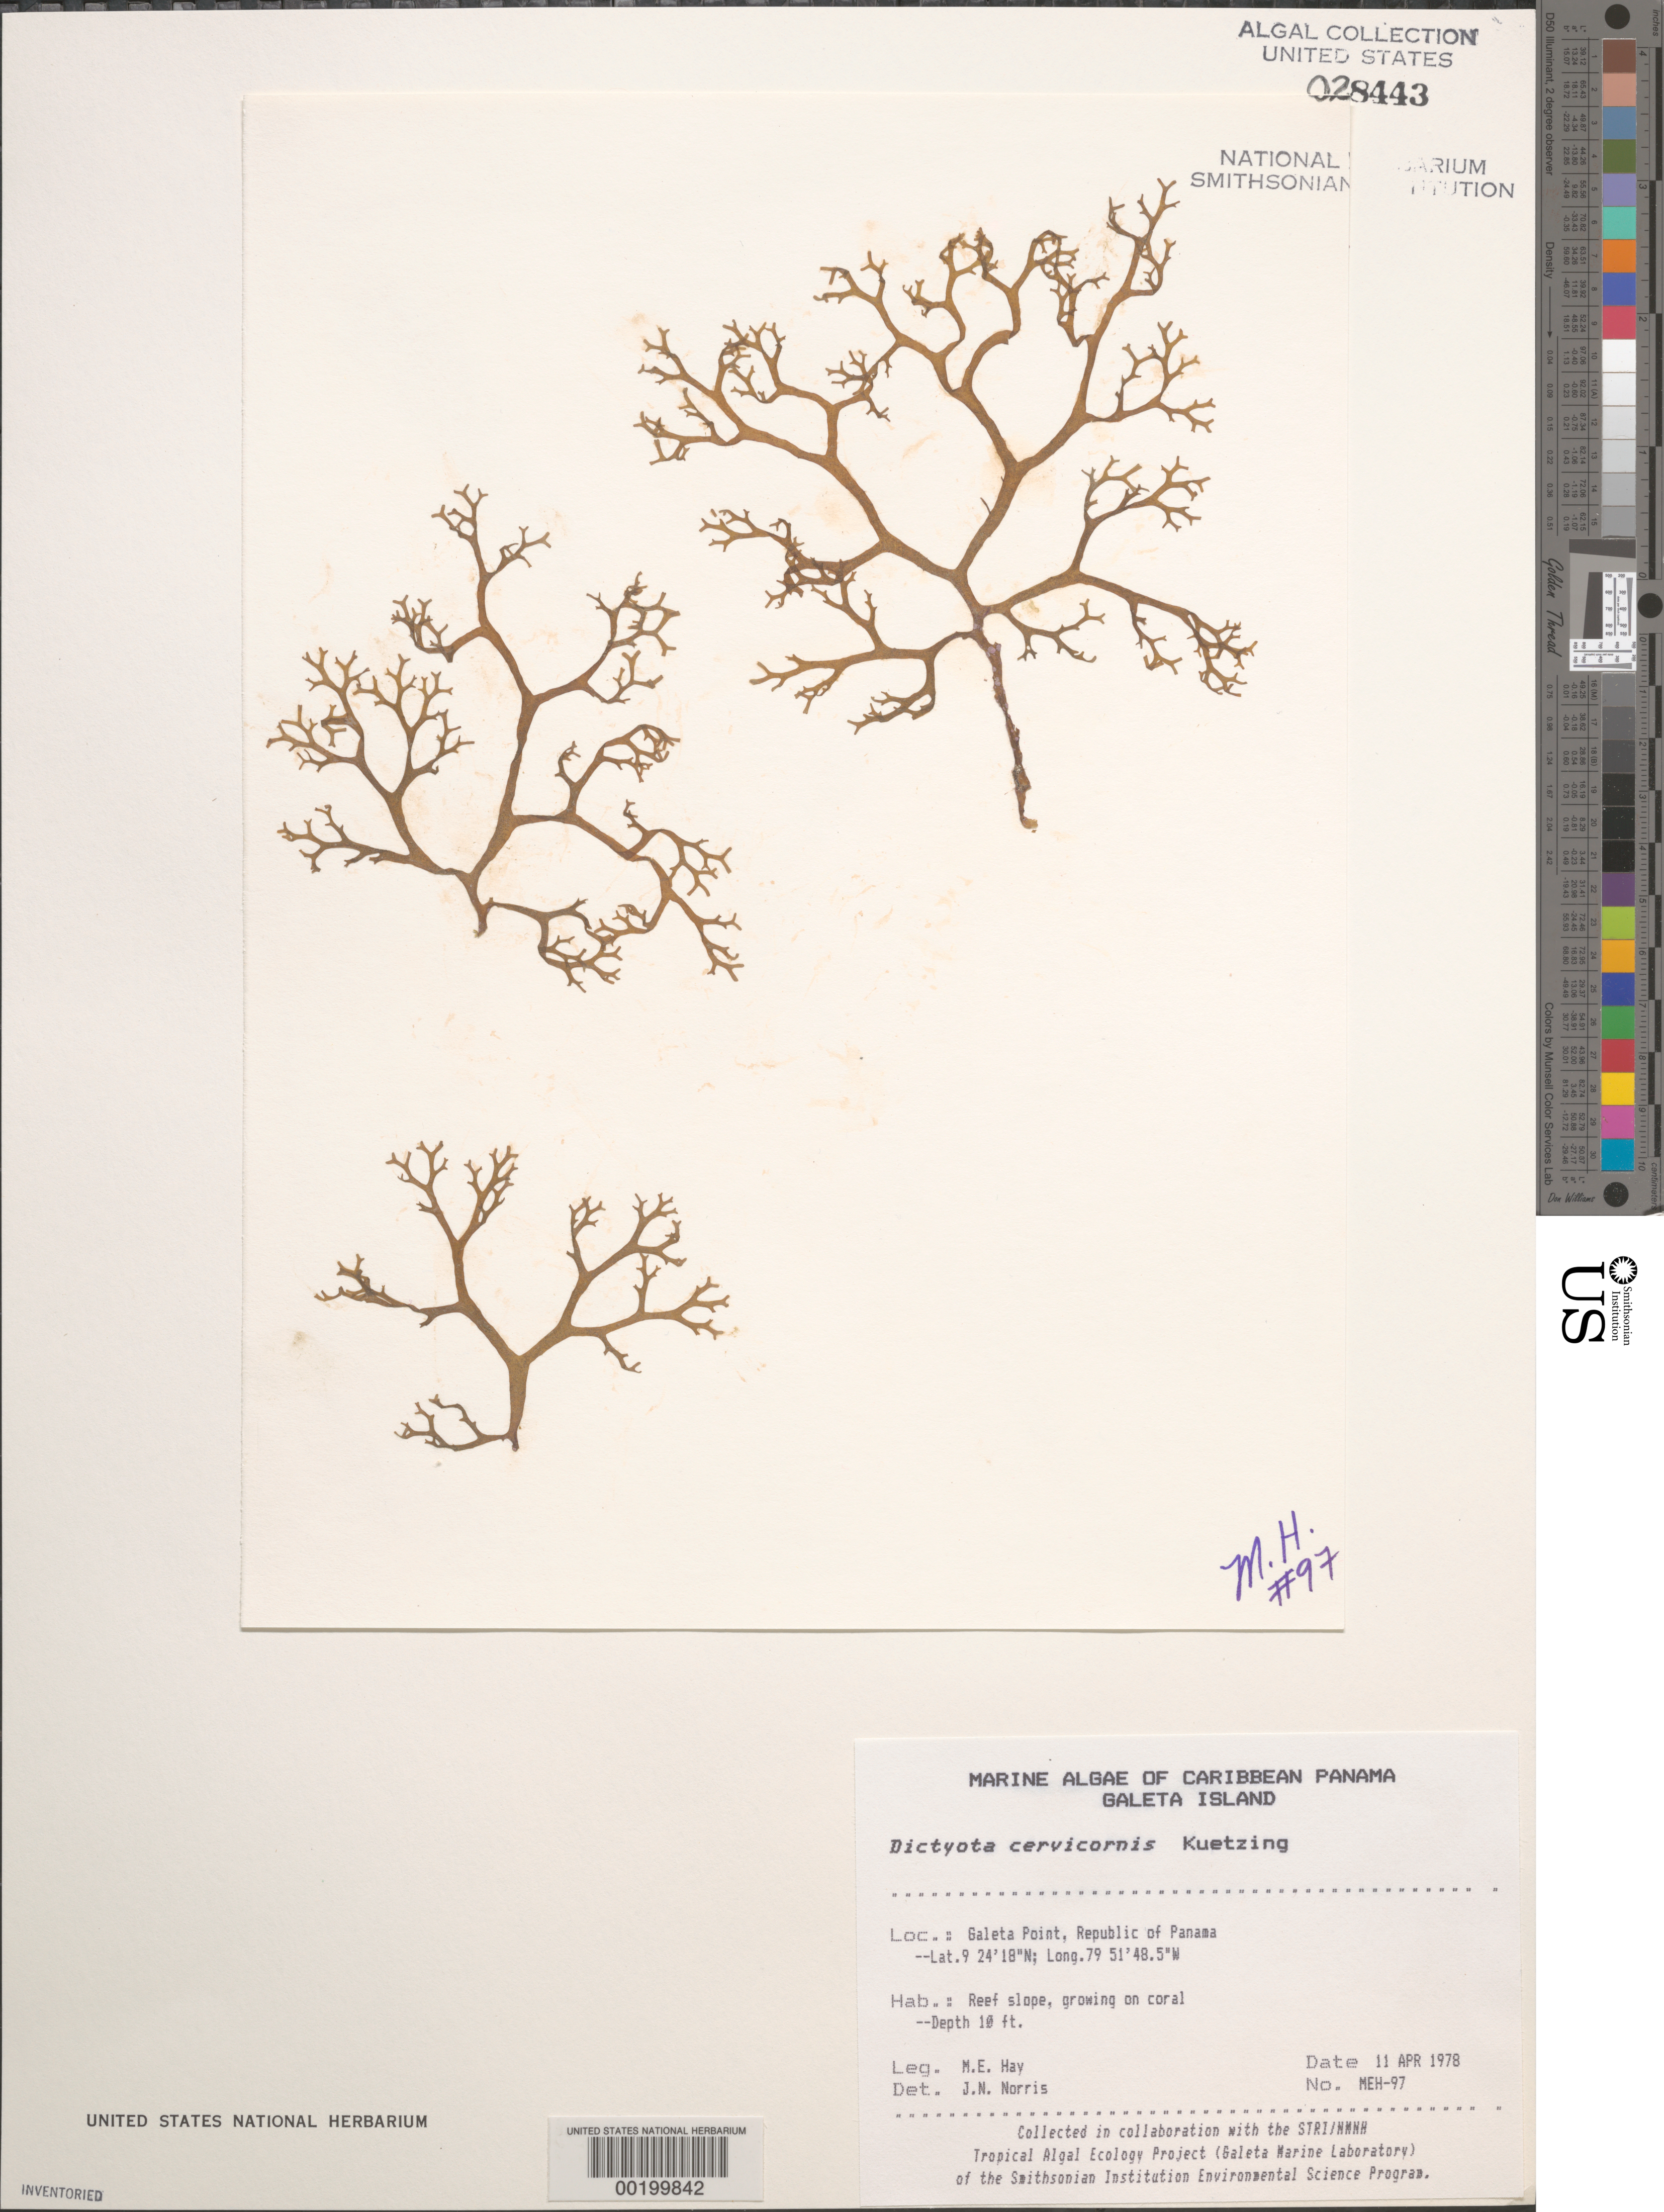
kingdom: Chromista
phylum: Ochrophyta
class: Phaeophyceae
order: Dictyotales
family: Dictyotaceae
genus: Dictyota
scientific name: Dictyota cervicornis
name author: Kütz.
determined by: Norris, James N.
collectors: M. E. Hay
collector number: MEH-97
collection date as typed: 11 Apr 1978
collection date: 1978-04-11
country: Panama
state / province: Colón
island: Galeta Island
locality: Galeta Point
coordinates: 9 24' 18" N, 79 51' 48.5" W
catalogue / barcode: US 28443